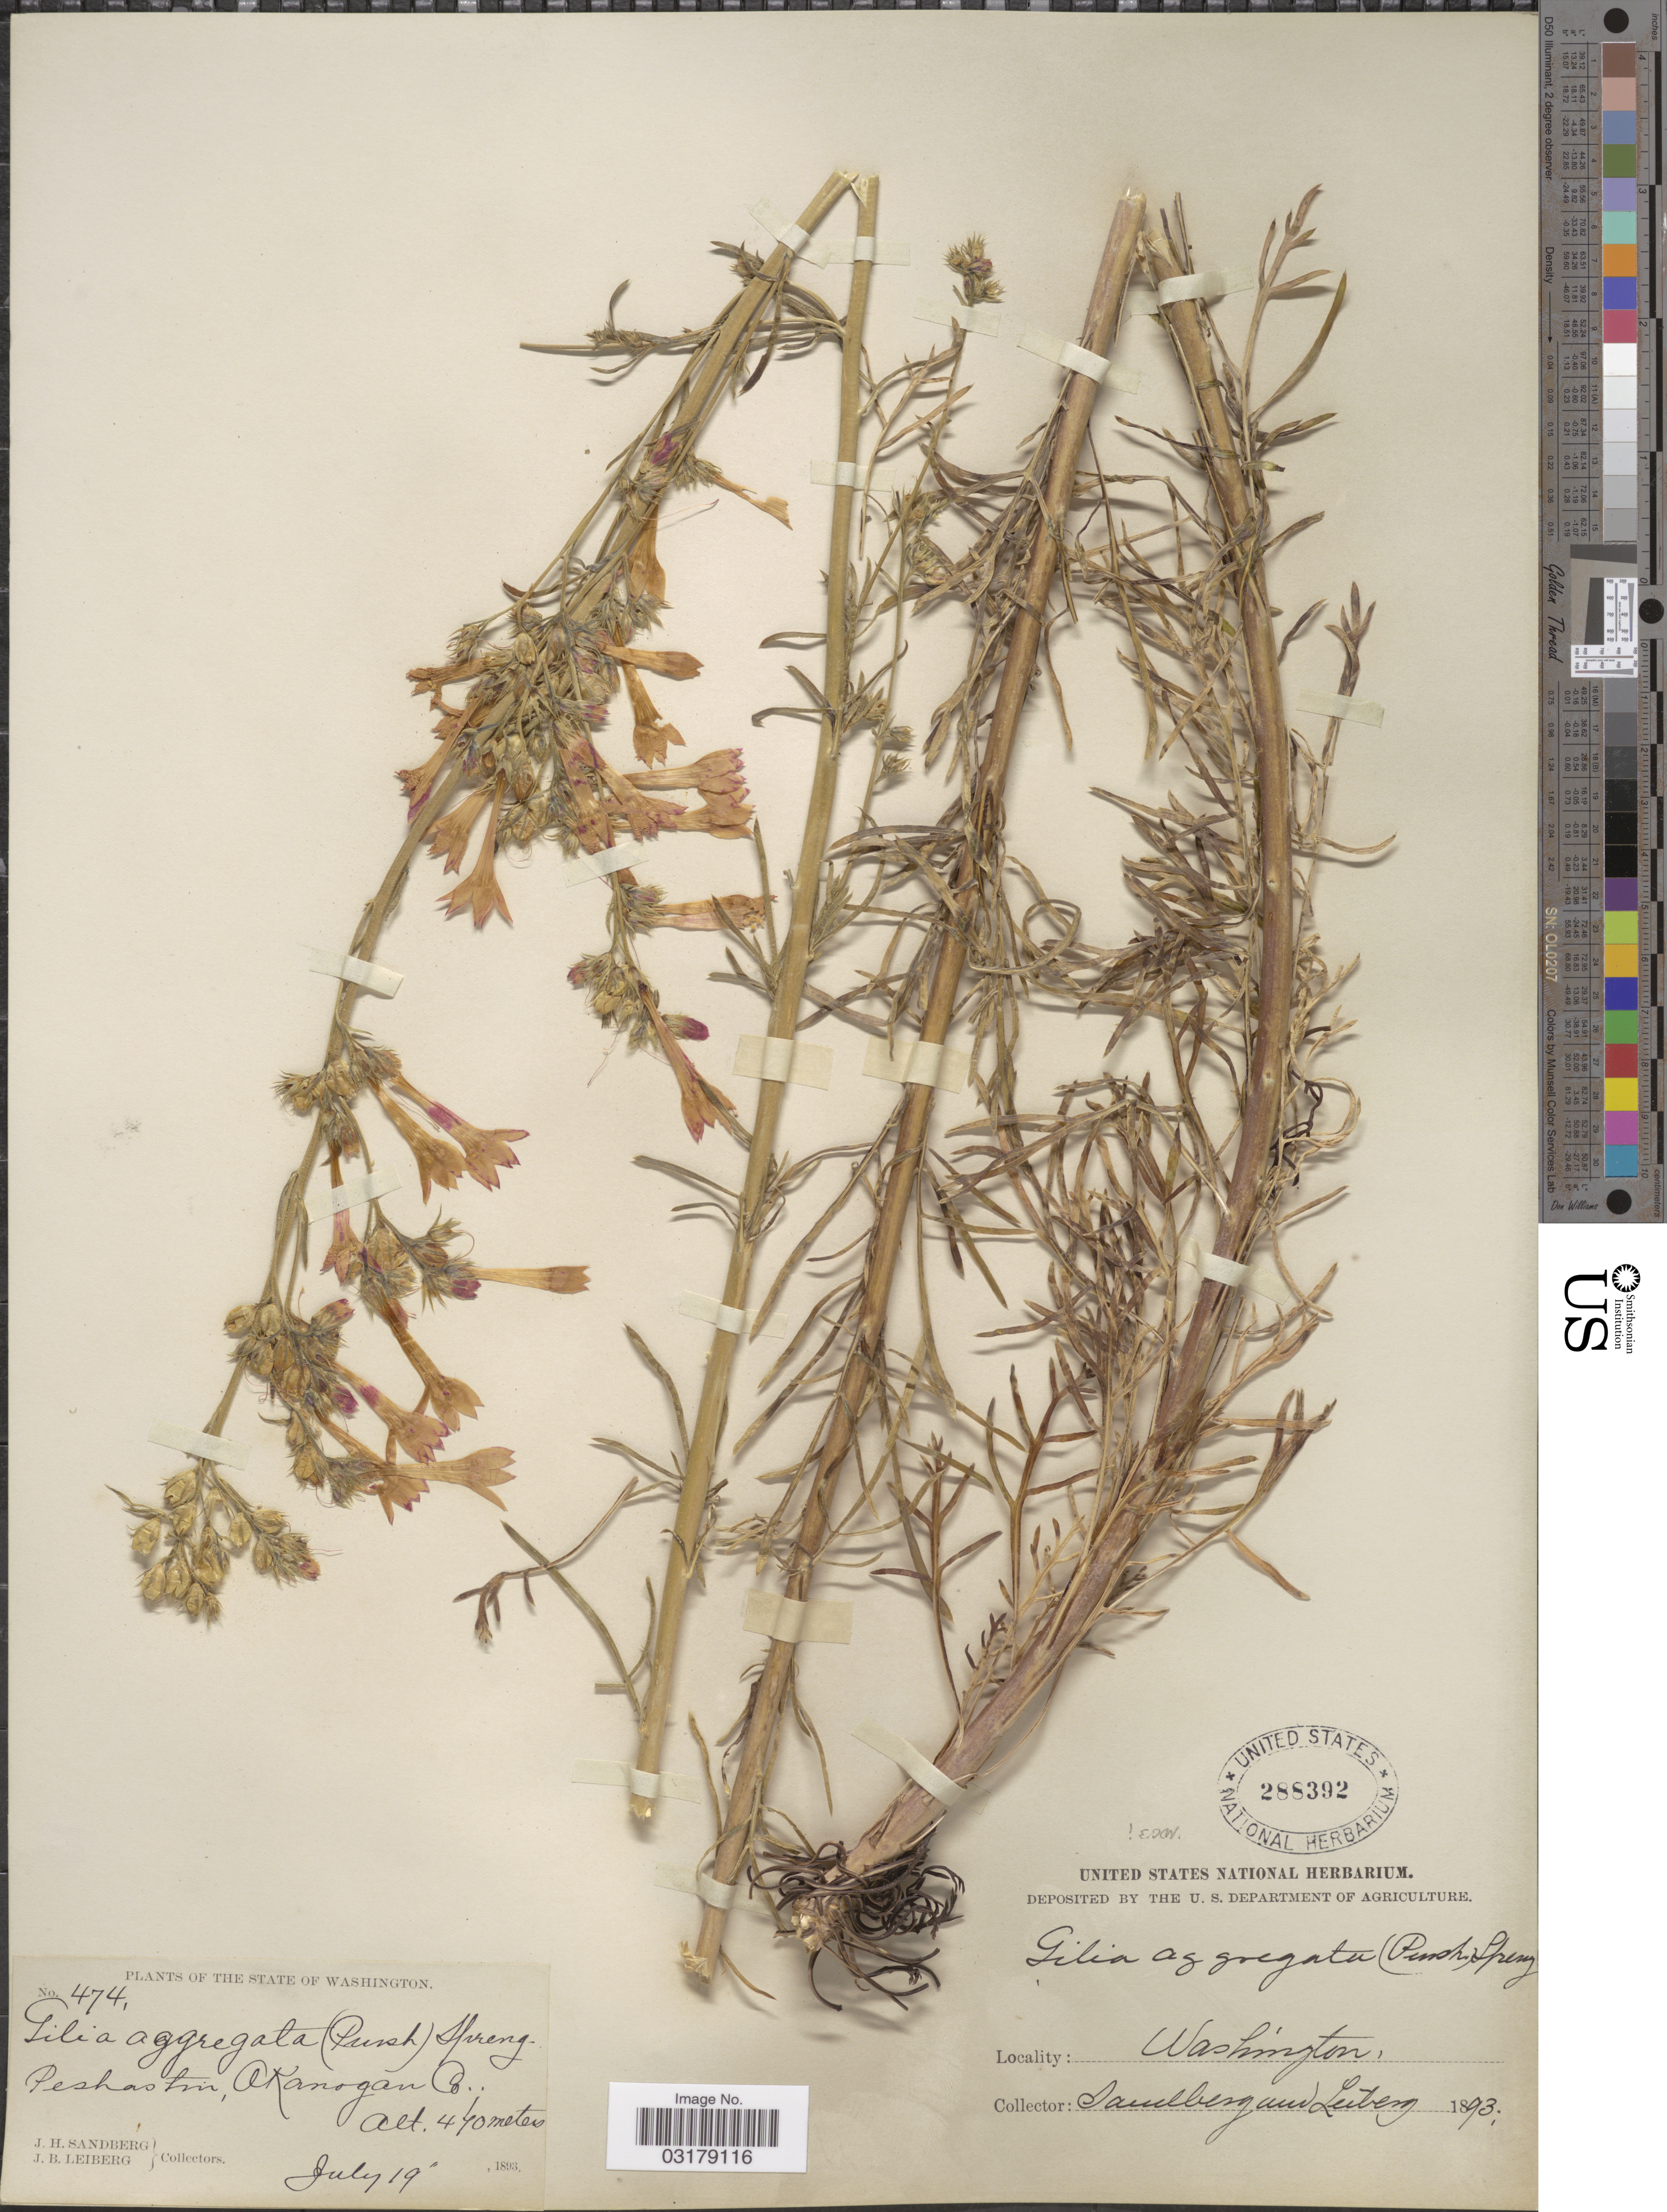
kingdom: Plantae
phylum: Tracheophyta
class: Magnoliopsida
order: Ericales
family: Polemoniaceae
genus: Ipomopsis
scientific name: Ipomopsis aggregata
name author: (Pursh) V.E. Grant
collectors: J. H. Sandberg & J. B. Leiberg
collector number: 474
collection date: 1893-07-19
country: United States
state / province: Washington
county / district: Okanogan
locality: Peshastin, Okanogan Co.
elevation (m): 440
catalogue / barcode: US 288392